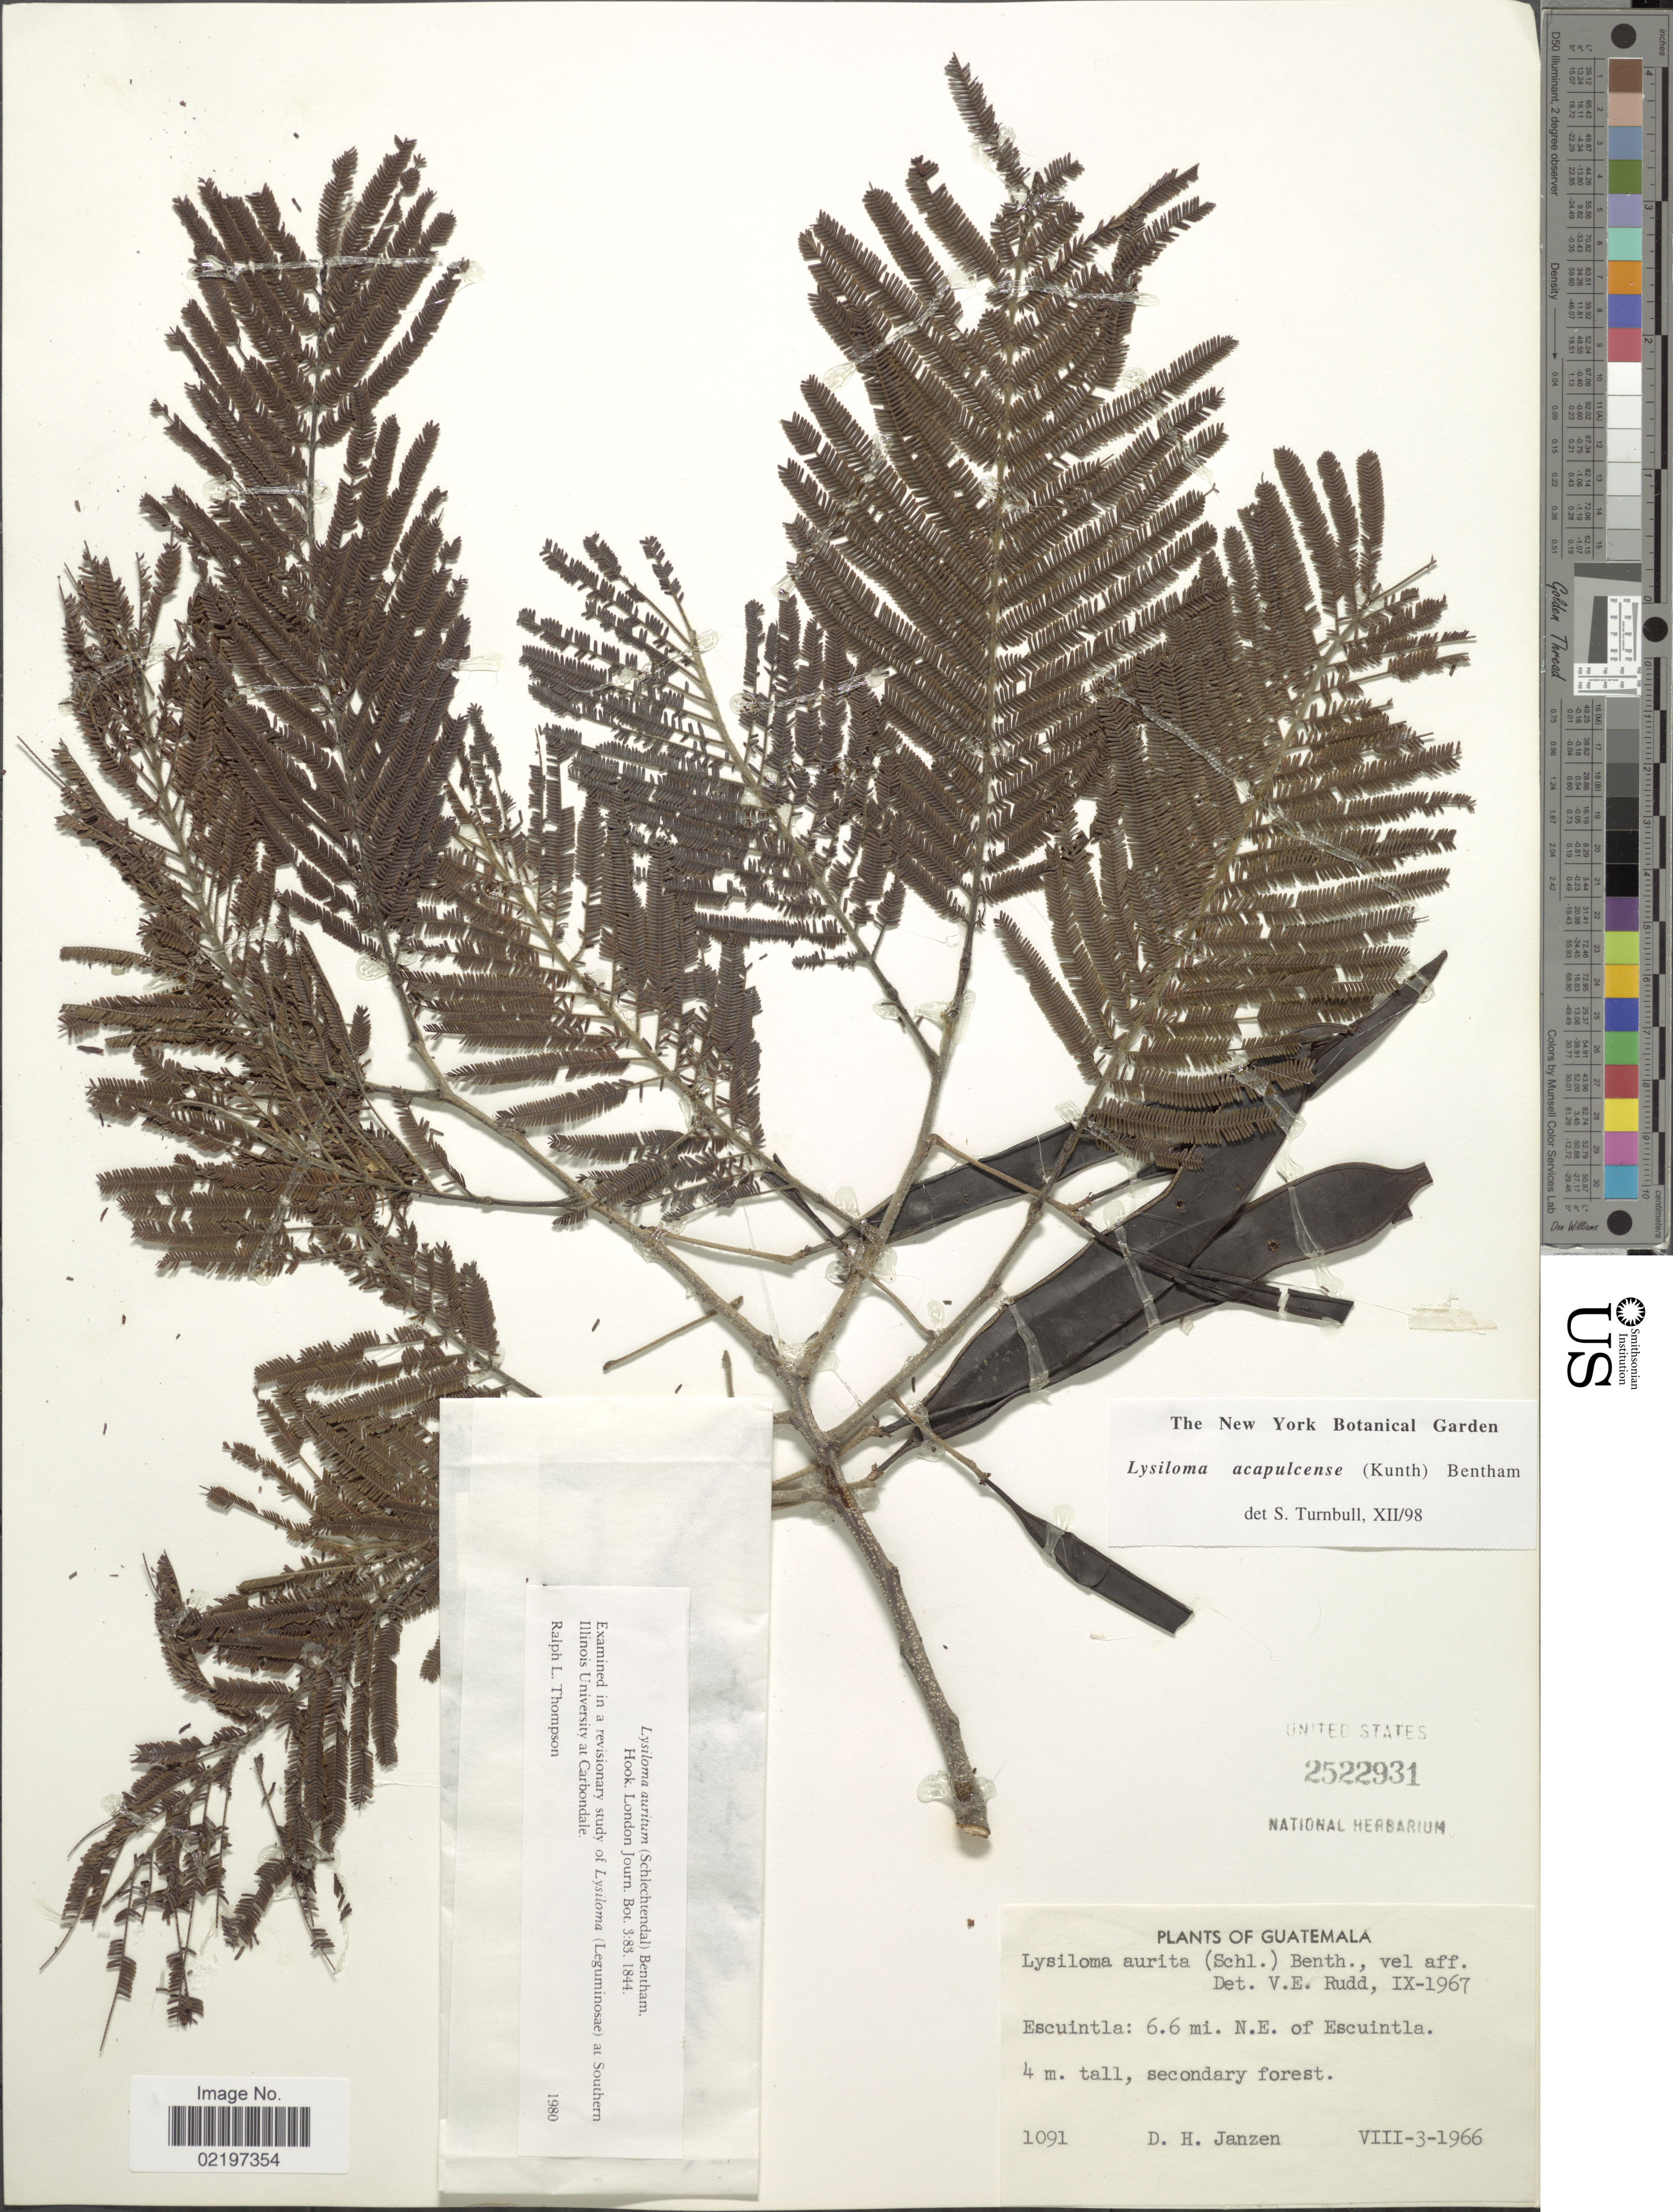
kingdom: Plantae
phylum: Tracheophyta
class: Magnoliopsida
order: Fabales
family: Fabaceae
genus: Lysiloma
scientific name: Lysiloma acapulcense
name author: (Kunth) Benth.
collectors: D. Janzen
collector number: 1091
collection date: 1966-08-03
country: Guatemala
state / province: Escuintla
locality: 6.6 mi. N.E. of Escuintla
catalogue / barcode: US 2522931